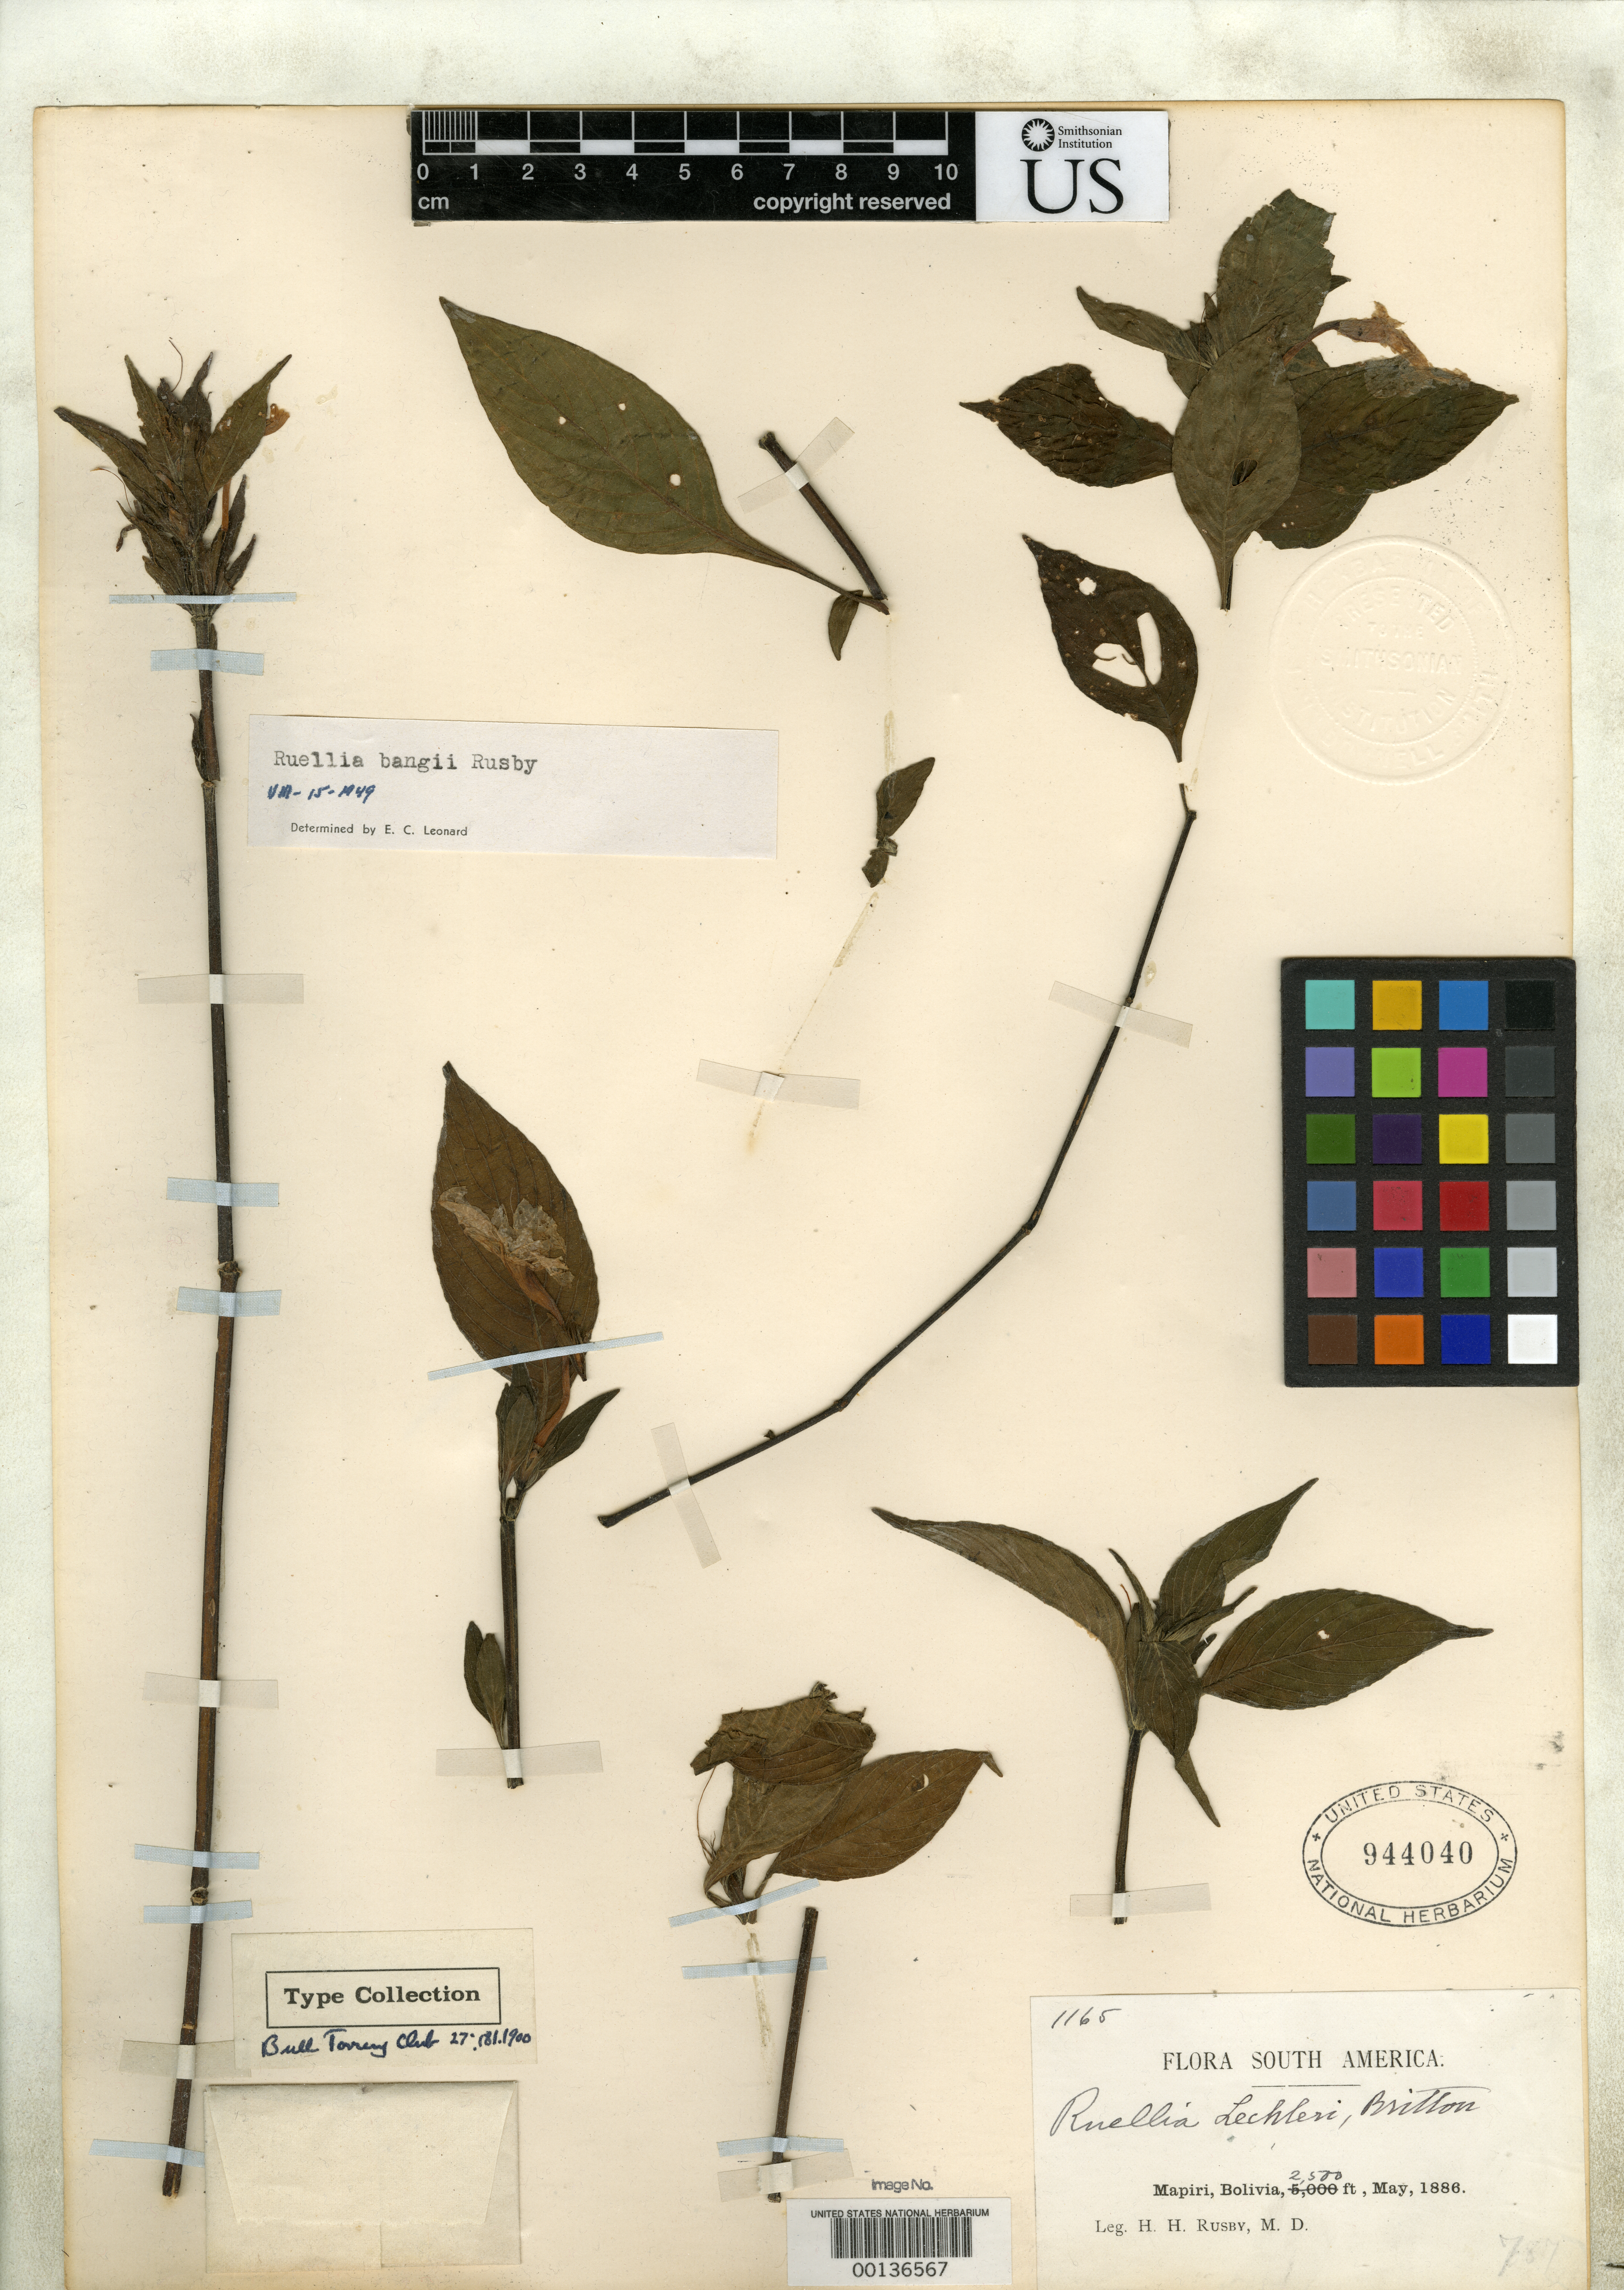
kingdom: Plantae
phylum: Tracheophyta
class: Magnoliopsida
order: Lamiales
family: Acanthaceae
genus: Ruellia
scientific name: Ruellia lechleri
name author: Britton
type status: Type Collection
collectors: H. H. Rusby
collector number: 1165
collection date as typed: May 1886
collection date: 1886-05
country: Bolivia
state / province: La Páz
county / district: Larecaja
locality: Mapiri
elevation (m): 1524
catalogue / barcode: US 944040